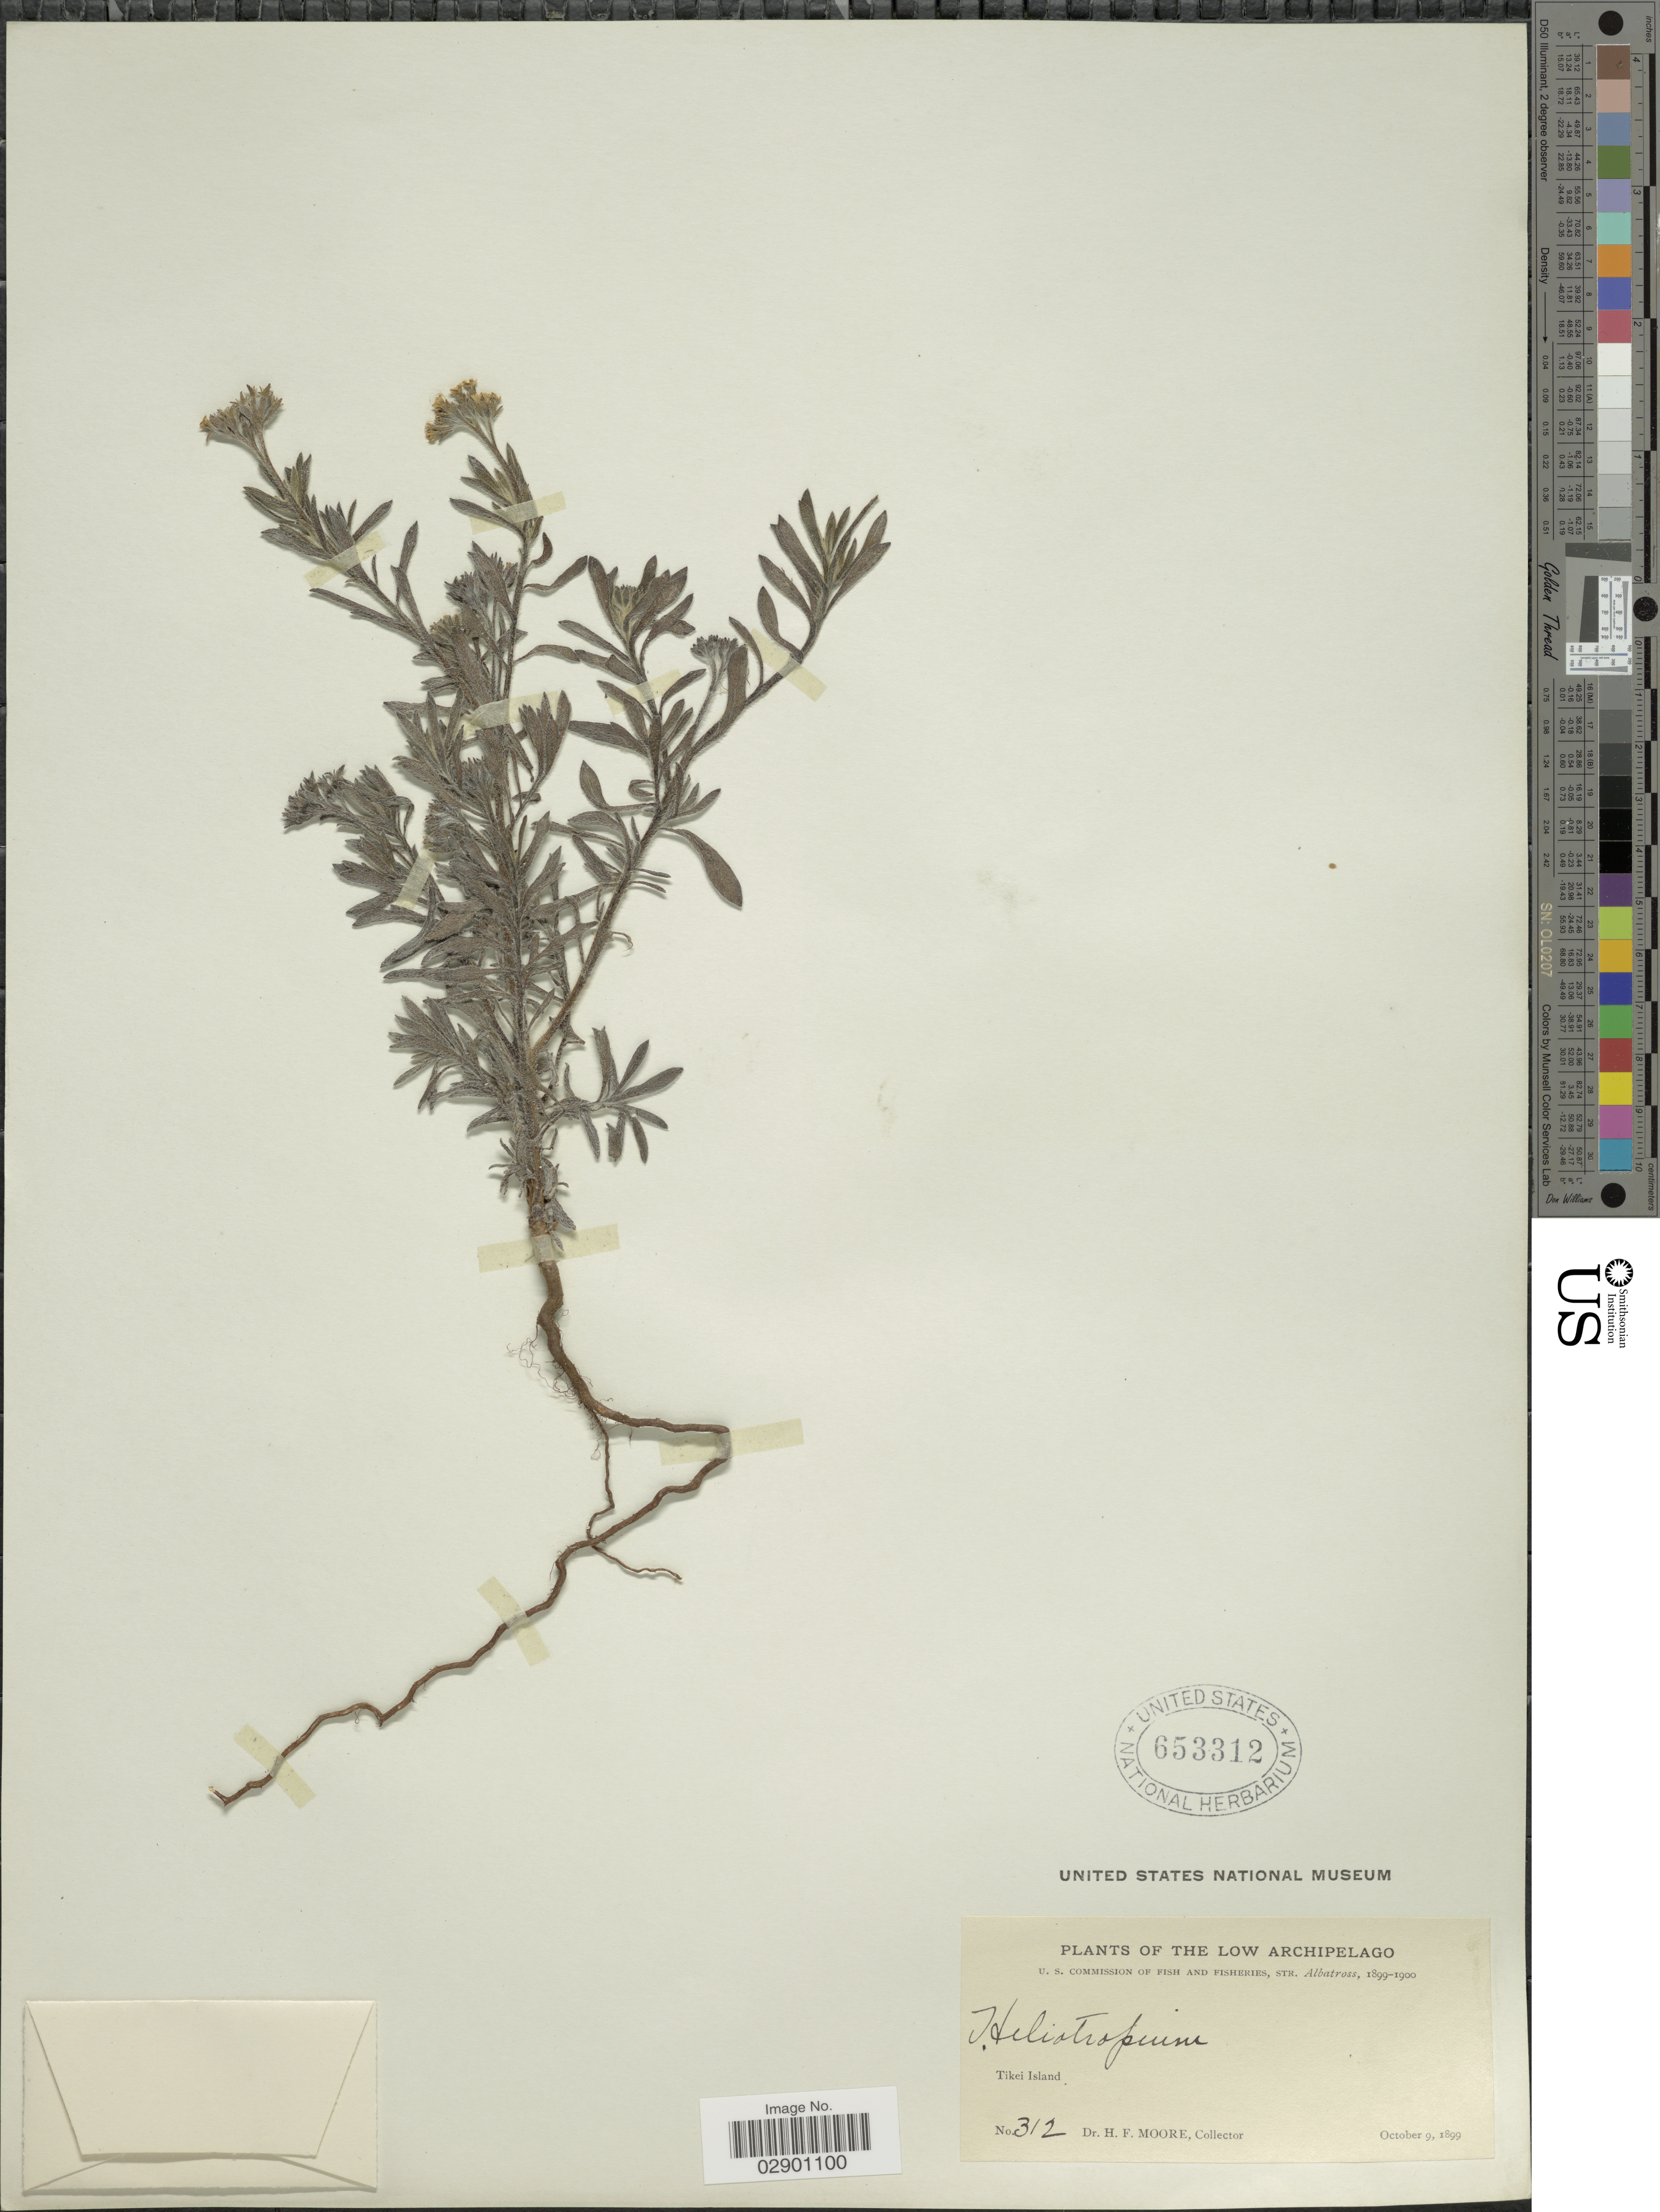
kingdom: Plantae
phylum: Tracheophyta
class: Magnoliopsida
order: Boraginales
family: Heliotropiaceae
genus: Heliotropium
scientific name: Heliotropium anomalum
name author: Hook. & Arn.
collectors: H. F. Moore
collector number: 312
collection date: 1899-10-09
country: French Polynesia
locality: The Low Archipelago. Tikei Island.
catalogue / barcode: US 653312